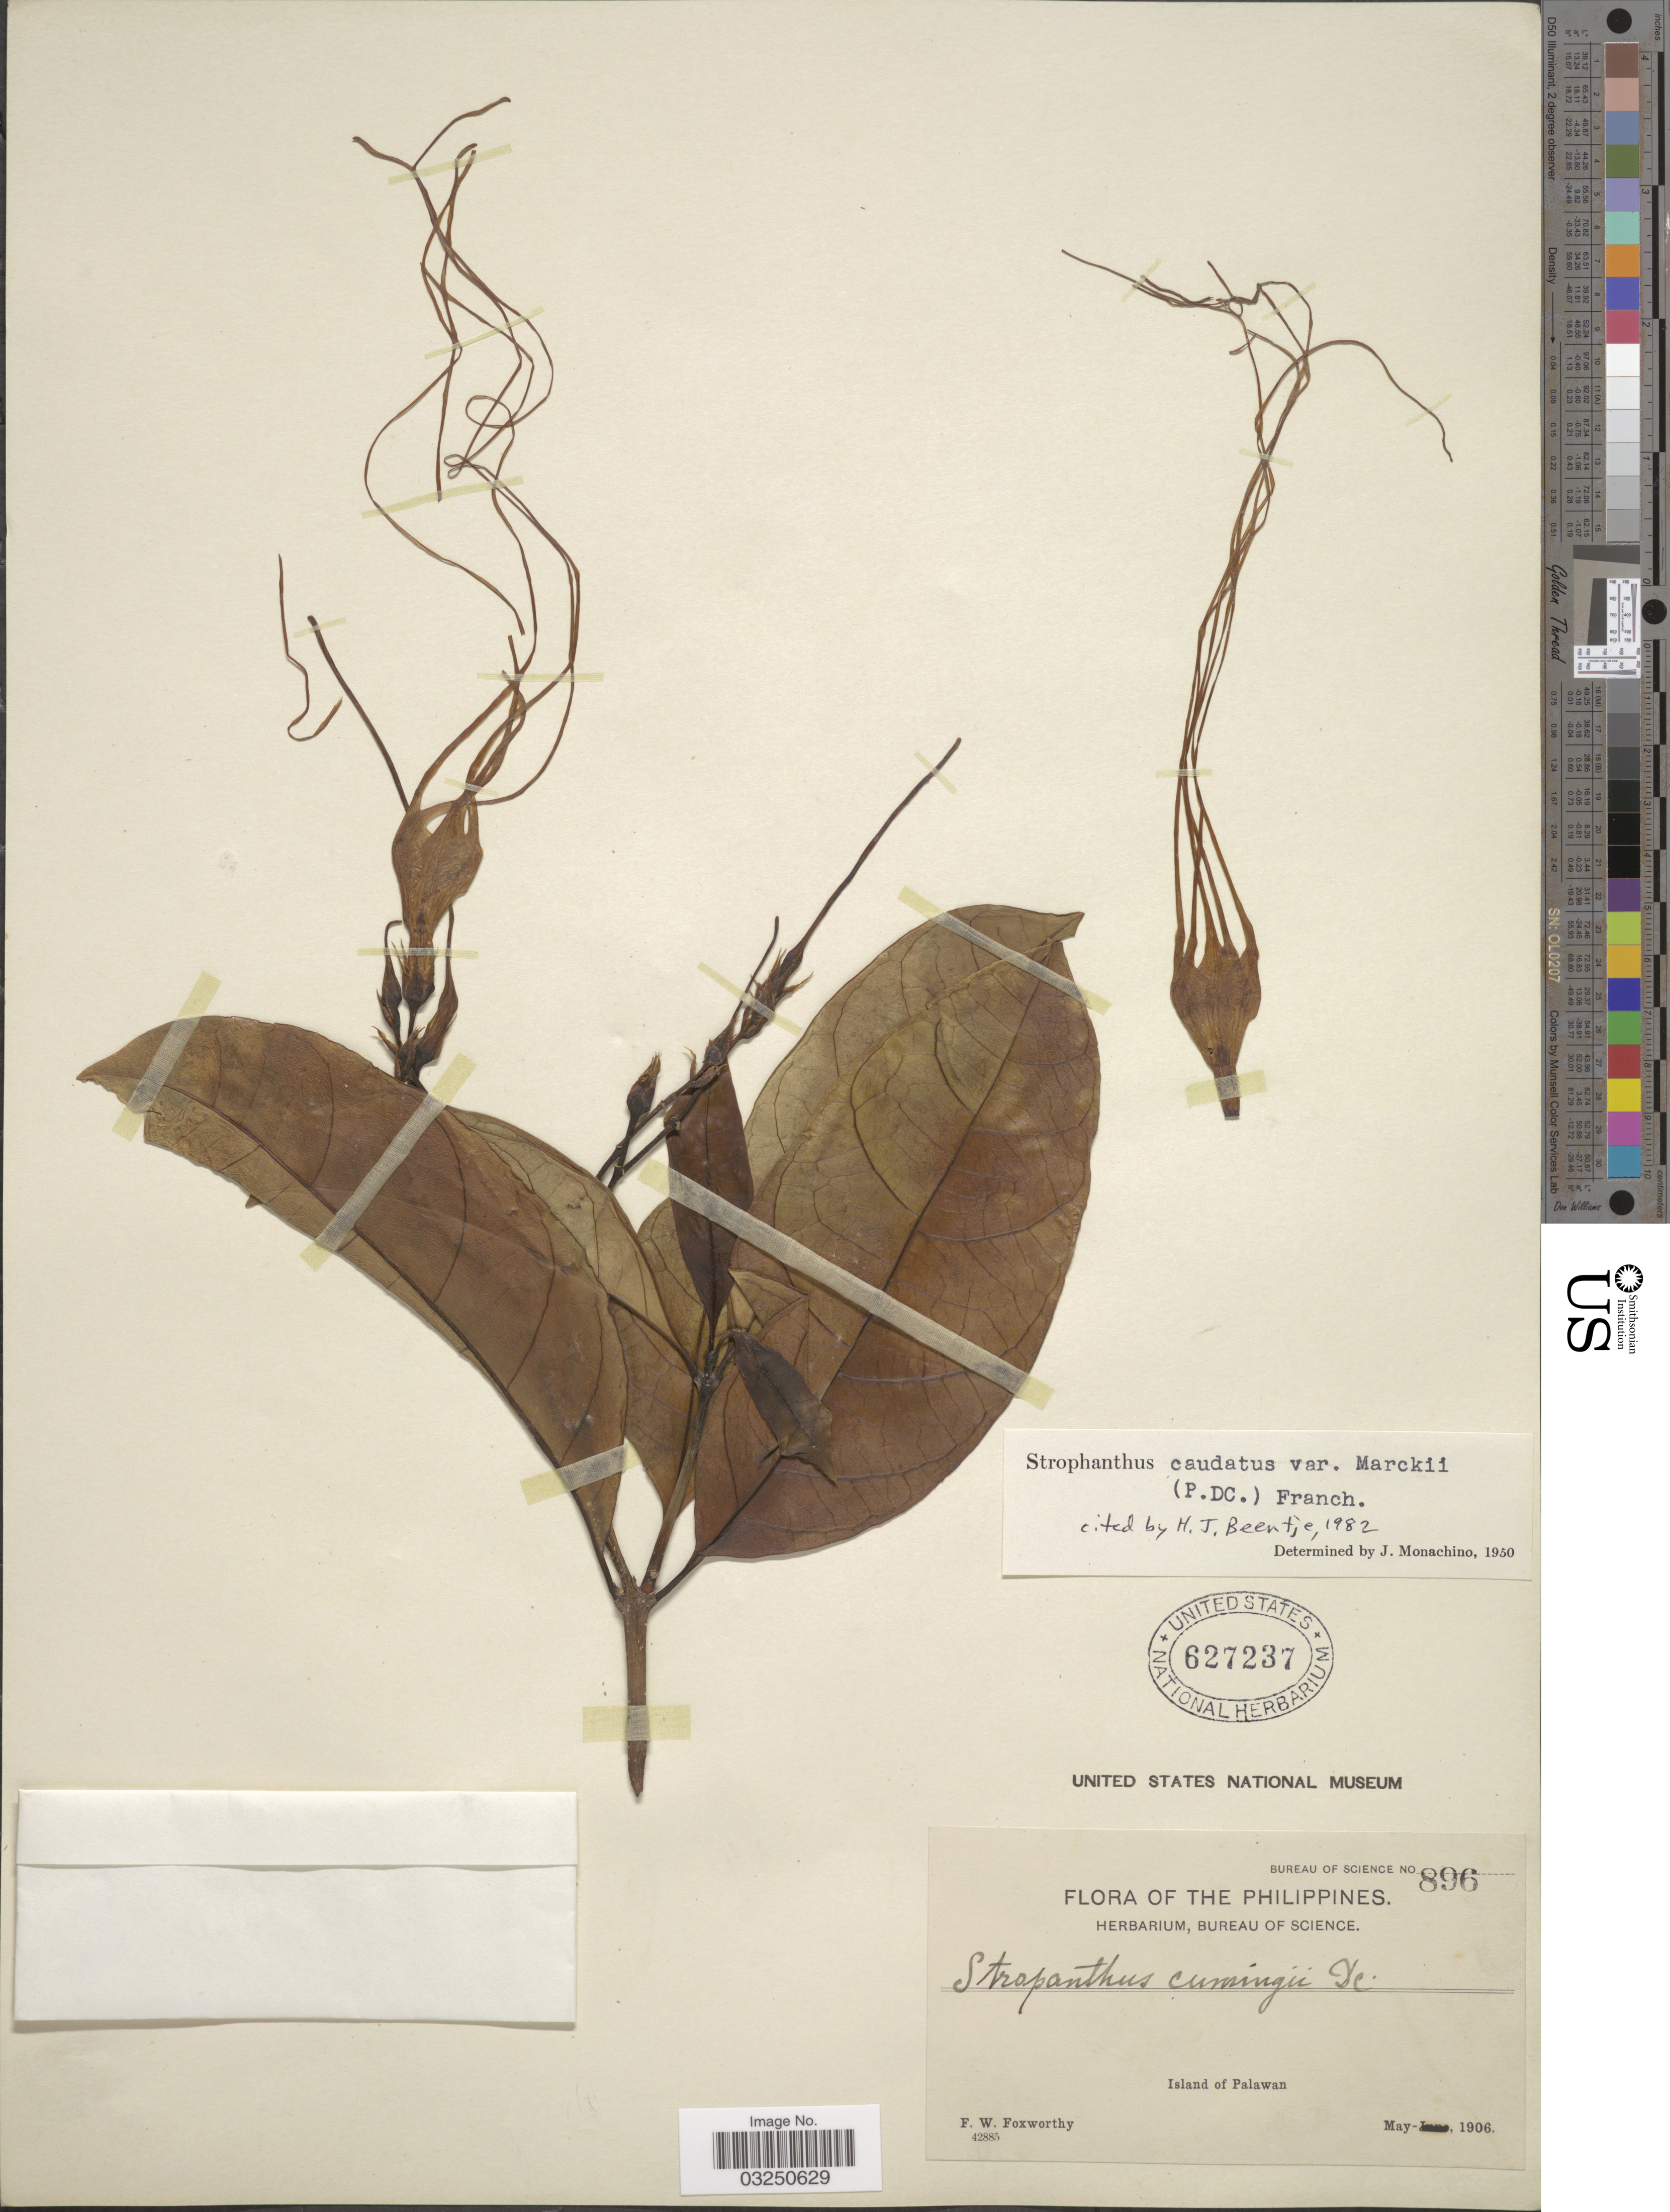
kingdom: Plantae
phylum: Tracheophyta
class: Magnoliopsida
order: Gentianales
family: Apocynaceae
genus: Strophanthus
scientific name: Strophanthus caudatus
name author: (L.) Kurz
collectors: F. W. Foxworthy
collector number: Bureau of Science 896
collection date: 1906-05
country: Philippines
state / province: Mimaropa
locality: Island of Palawan.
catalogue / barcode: US 627237